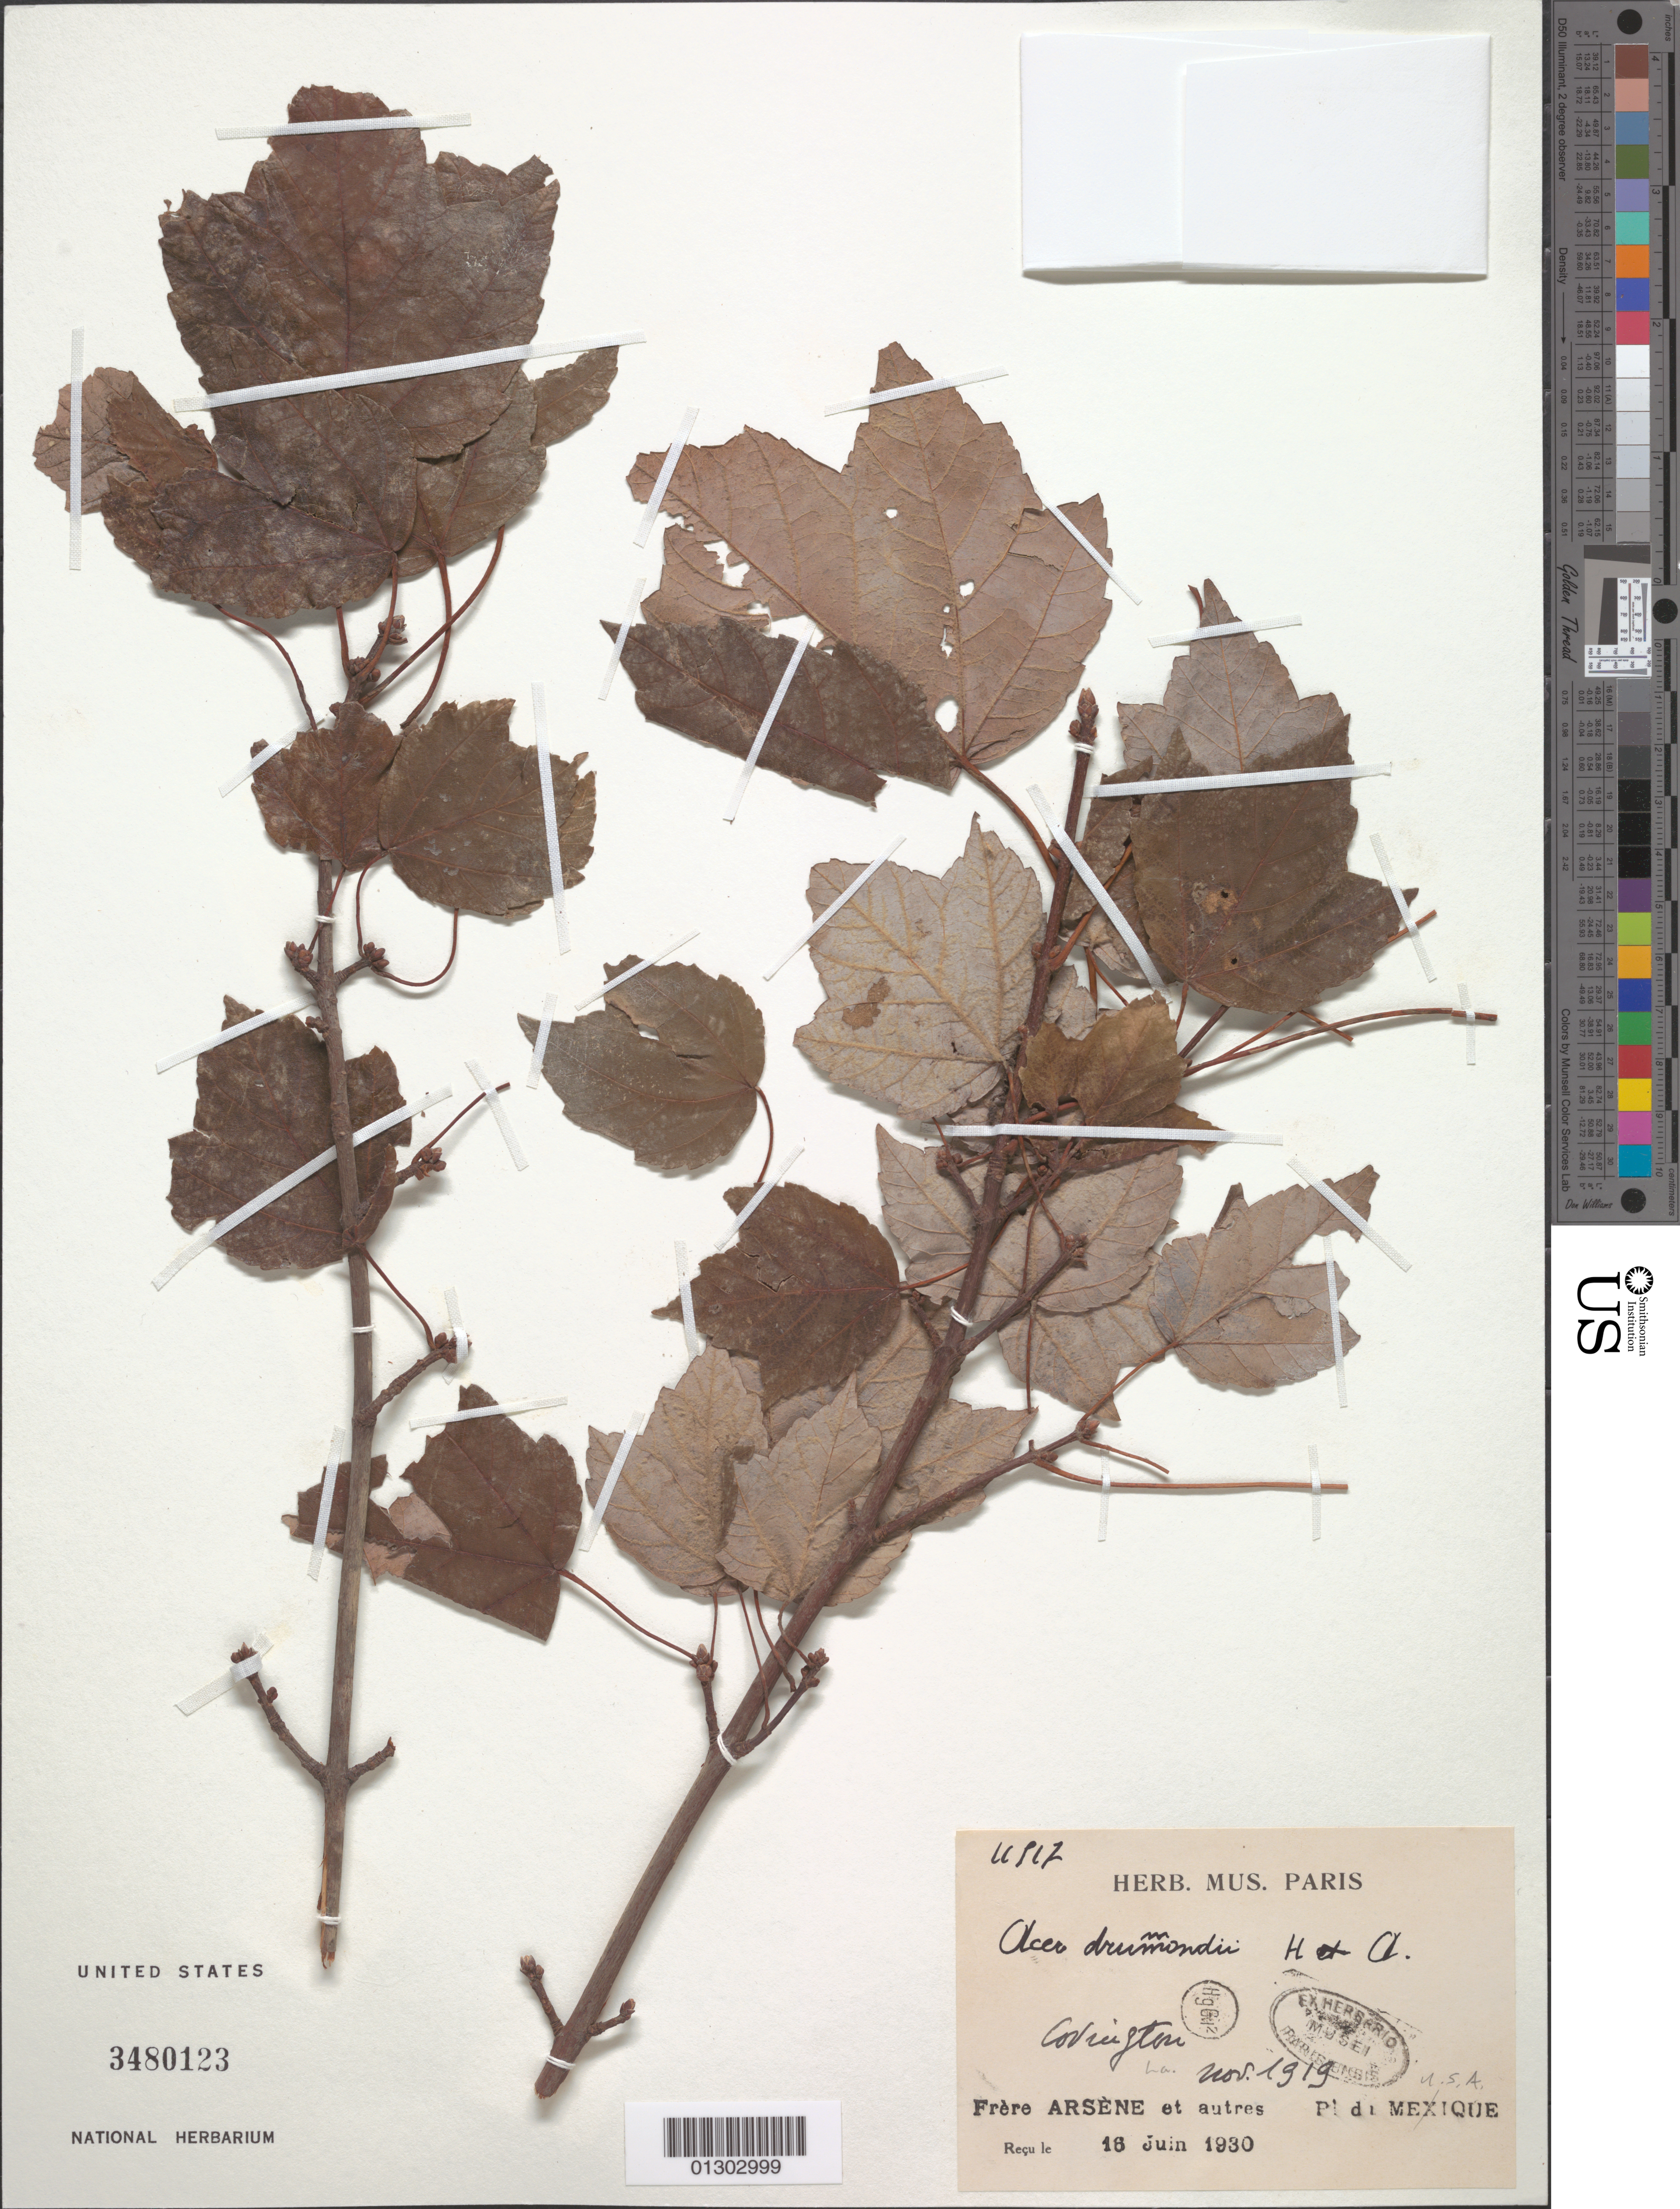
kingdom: Plantae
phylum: Tracheophyta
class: Magnoliopsida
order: Sapindales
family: Sapindaceae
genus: Acer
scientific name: Acer drummondii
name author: Hook. & Arn. ex Nutt.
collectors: Bro. G. Arsène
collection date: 1919-11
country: United States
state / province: Louisiana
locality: Covington.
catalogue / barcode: US 3480123